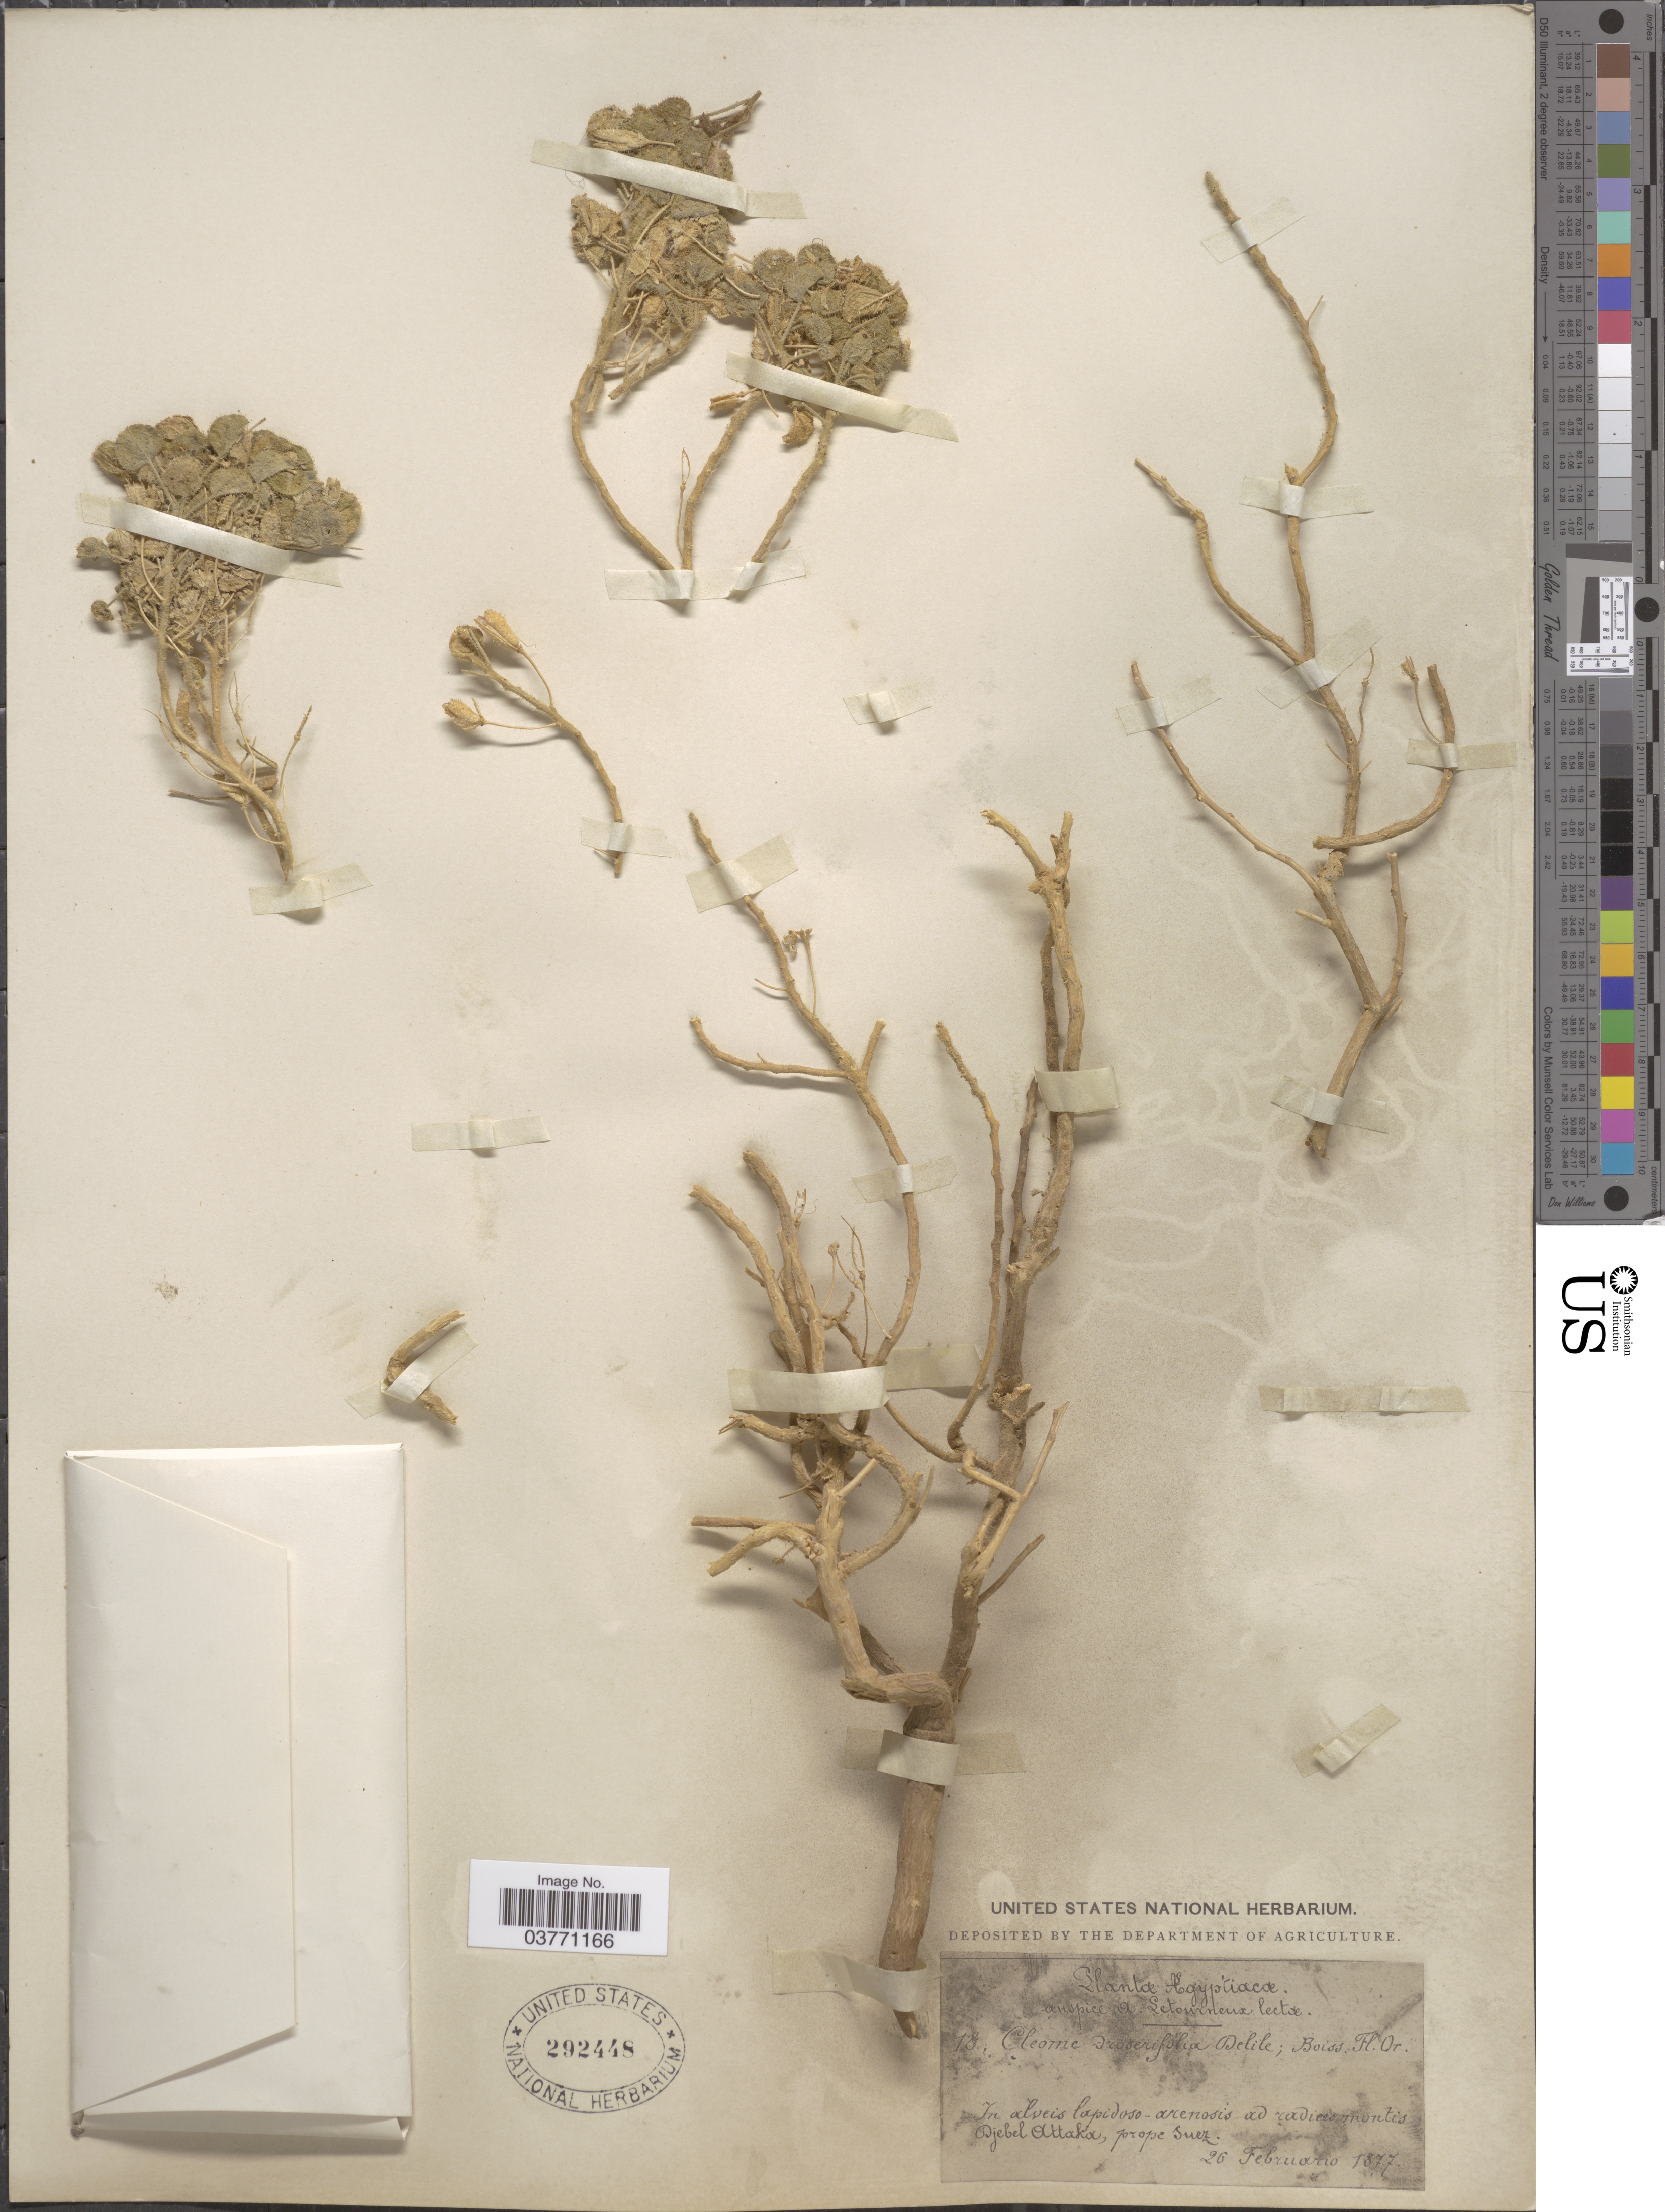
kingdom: Plantae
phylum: Tracheophyta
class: Magnoliopsida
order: Brassicales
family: Cleomaceae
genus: Rorida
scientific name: Rorida droserifolia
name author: (Forssk.) Thulin & Roalson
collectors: A. Letourneux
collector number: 18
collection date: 1877-02-26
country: Egypt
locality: Ægyptiacæ. In alveis lapidoso-arenosis ad radices montis Djebel Attaka, prope Suez.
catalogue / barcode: US 292448